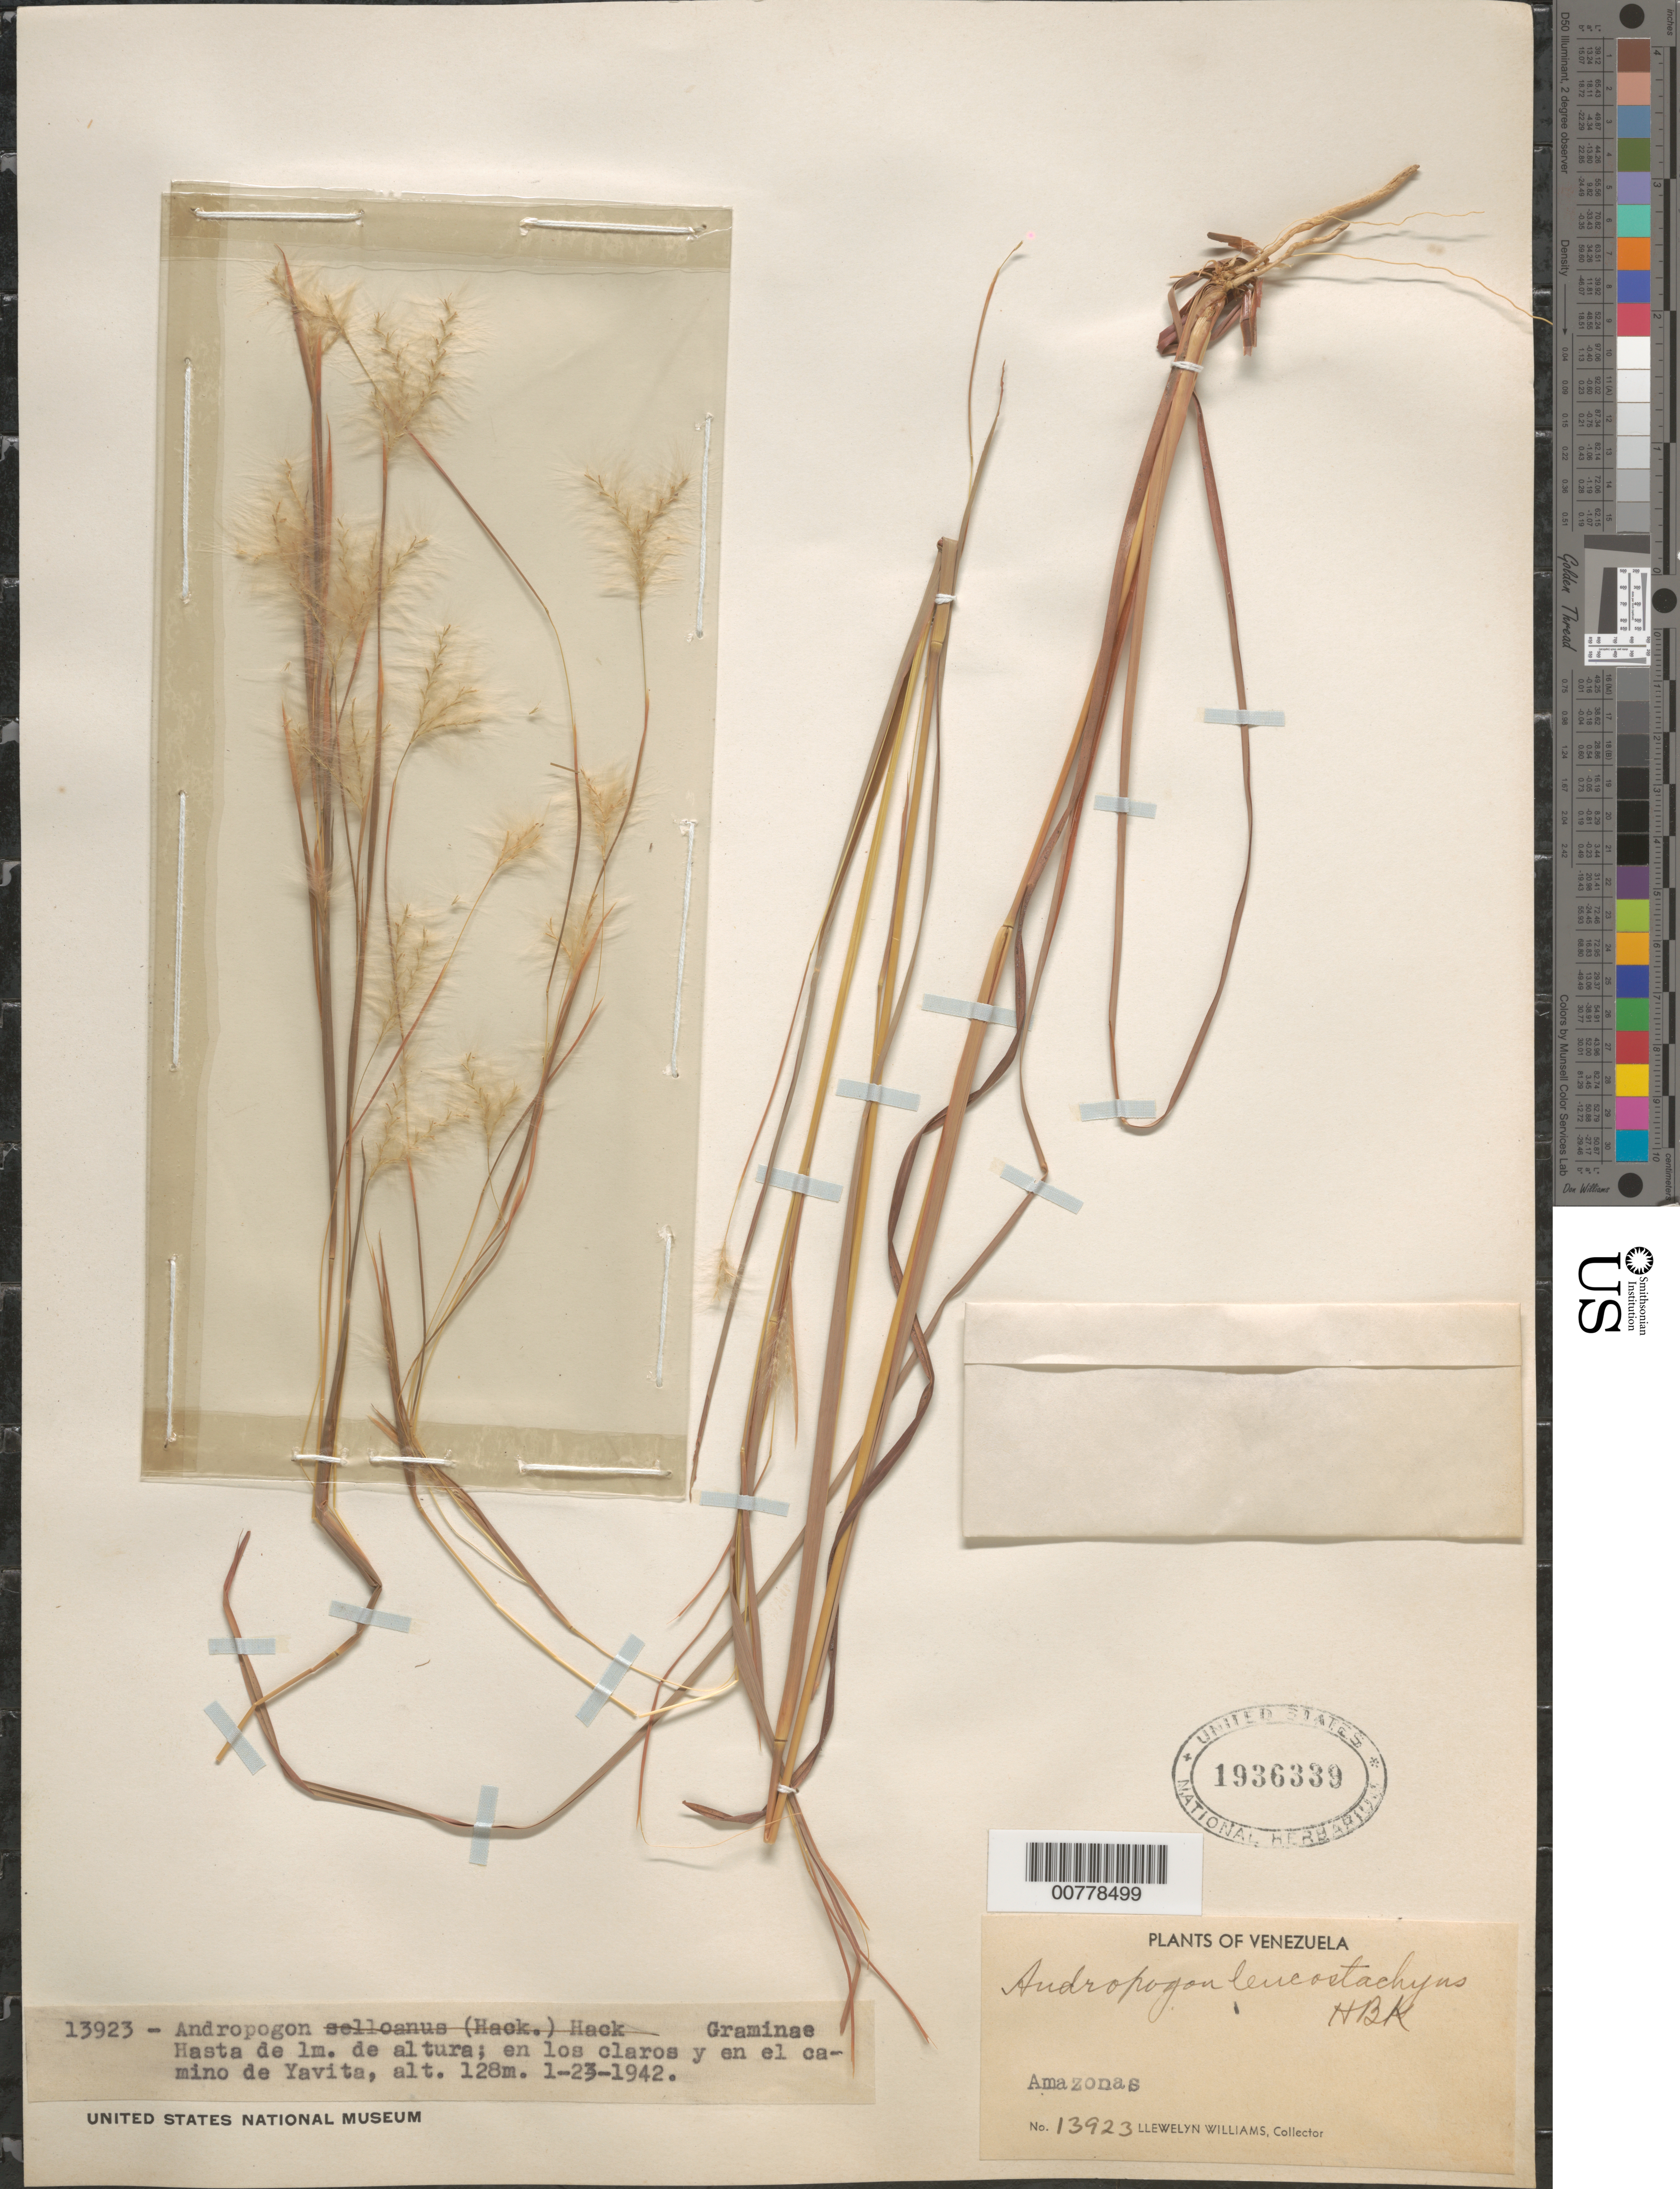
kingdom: Plantae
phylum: Tracheophyta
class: Liliopsida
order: Poales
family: Poaceae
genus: Andropogon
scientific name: Andropogon leucostachyus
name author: Kunth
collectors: Ll. Williams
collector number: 13923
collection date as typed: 23-Jan-42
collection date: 1942-01-23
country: Venezuela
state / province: Amazonas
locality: Yavita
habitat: En los claros y en el camino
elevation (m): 128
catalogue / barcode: US 1936339